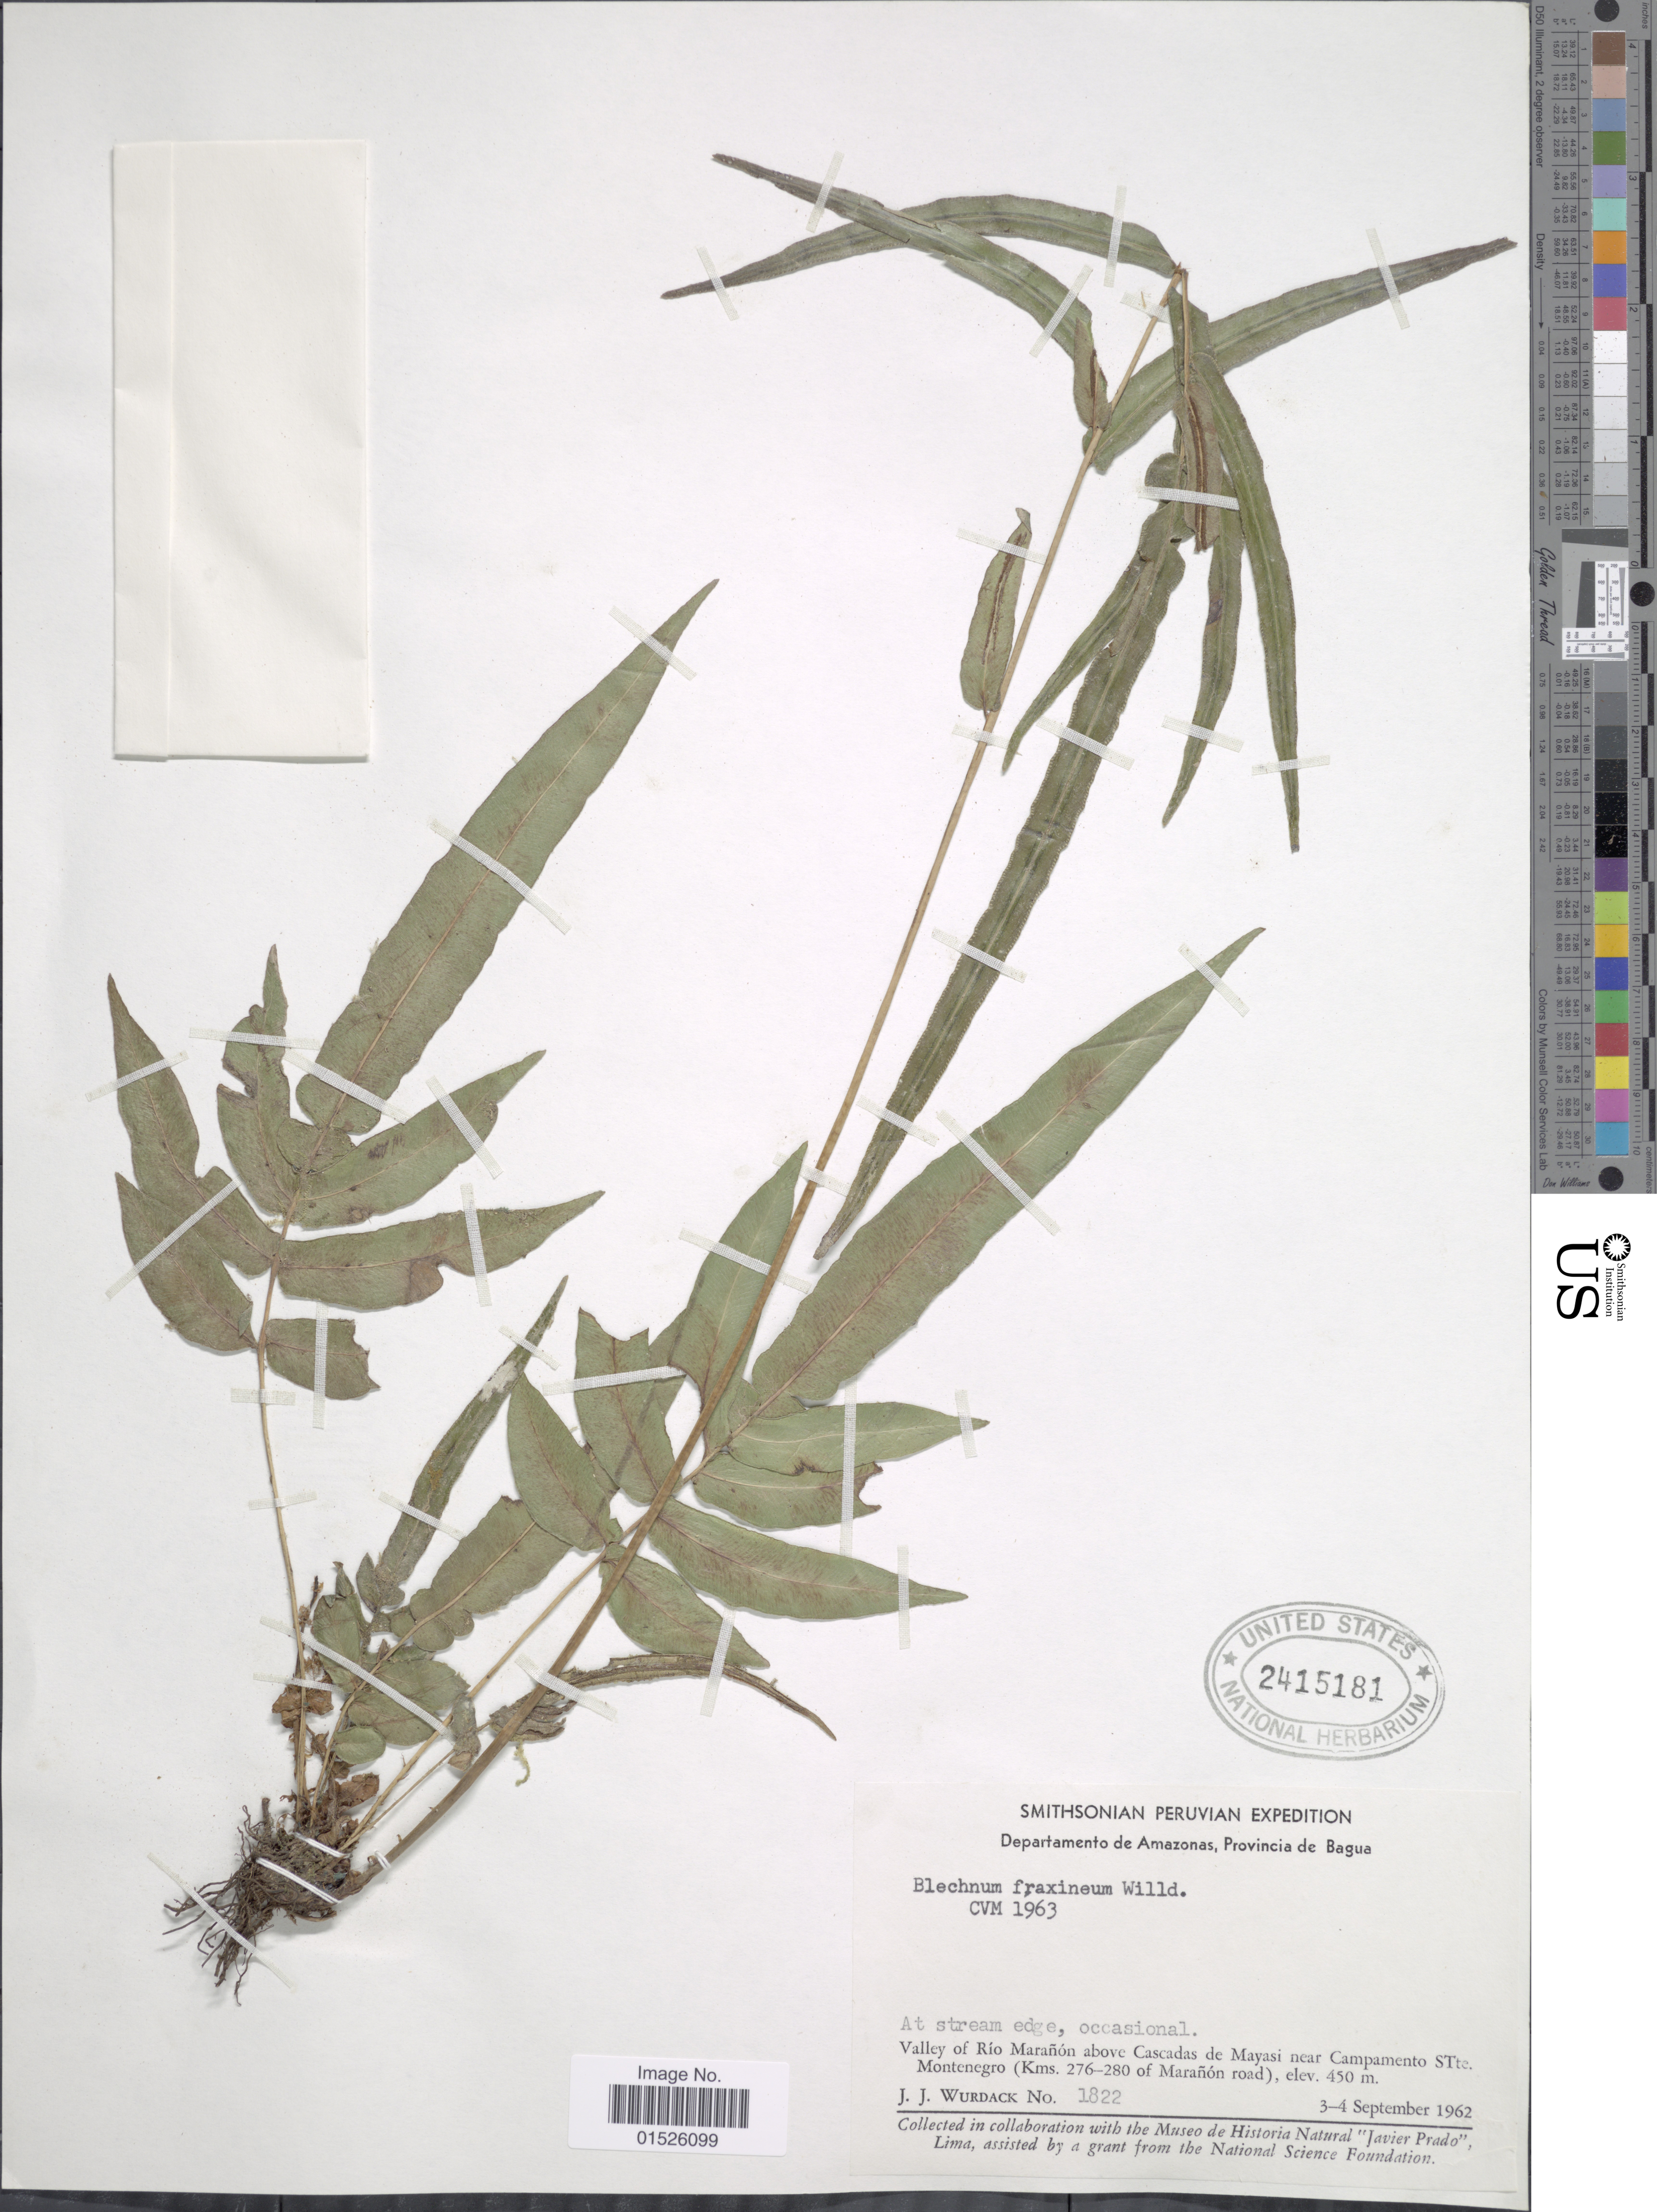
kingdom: Plantae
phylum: Tracheophyta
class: Polypodiopsida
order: Polypodiales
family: Blechnaceae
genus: Blechnum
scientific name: Blechnum gracile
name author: Kaulf.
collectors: J. J. Wurdack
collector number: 1822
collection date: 1962-09-03/1962-09-04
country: Peru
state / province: Amazonas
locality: Departamento de Amazonas, Provincia de Bagua. At stream edge, occasional, Valley of Rio Maranon above Cascades de Mayasi near Campamento STte Montenegro (Kms 276-280 of Maranon road).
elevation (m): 450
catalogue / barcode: US 2415181